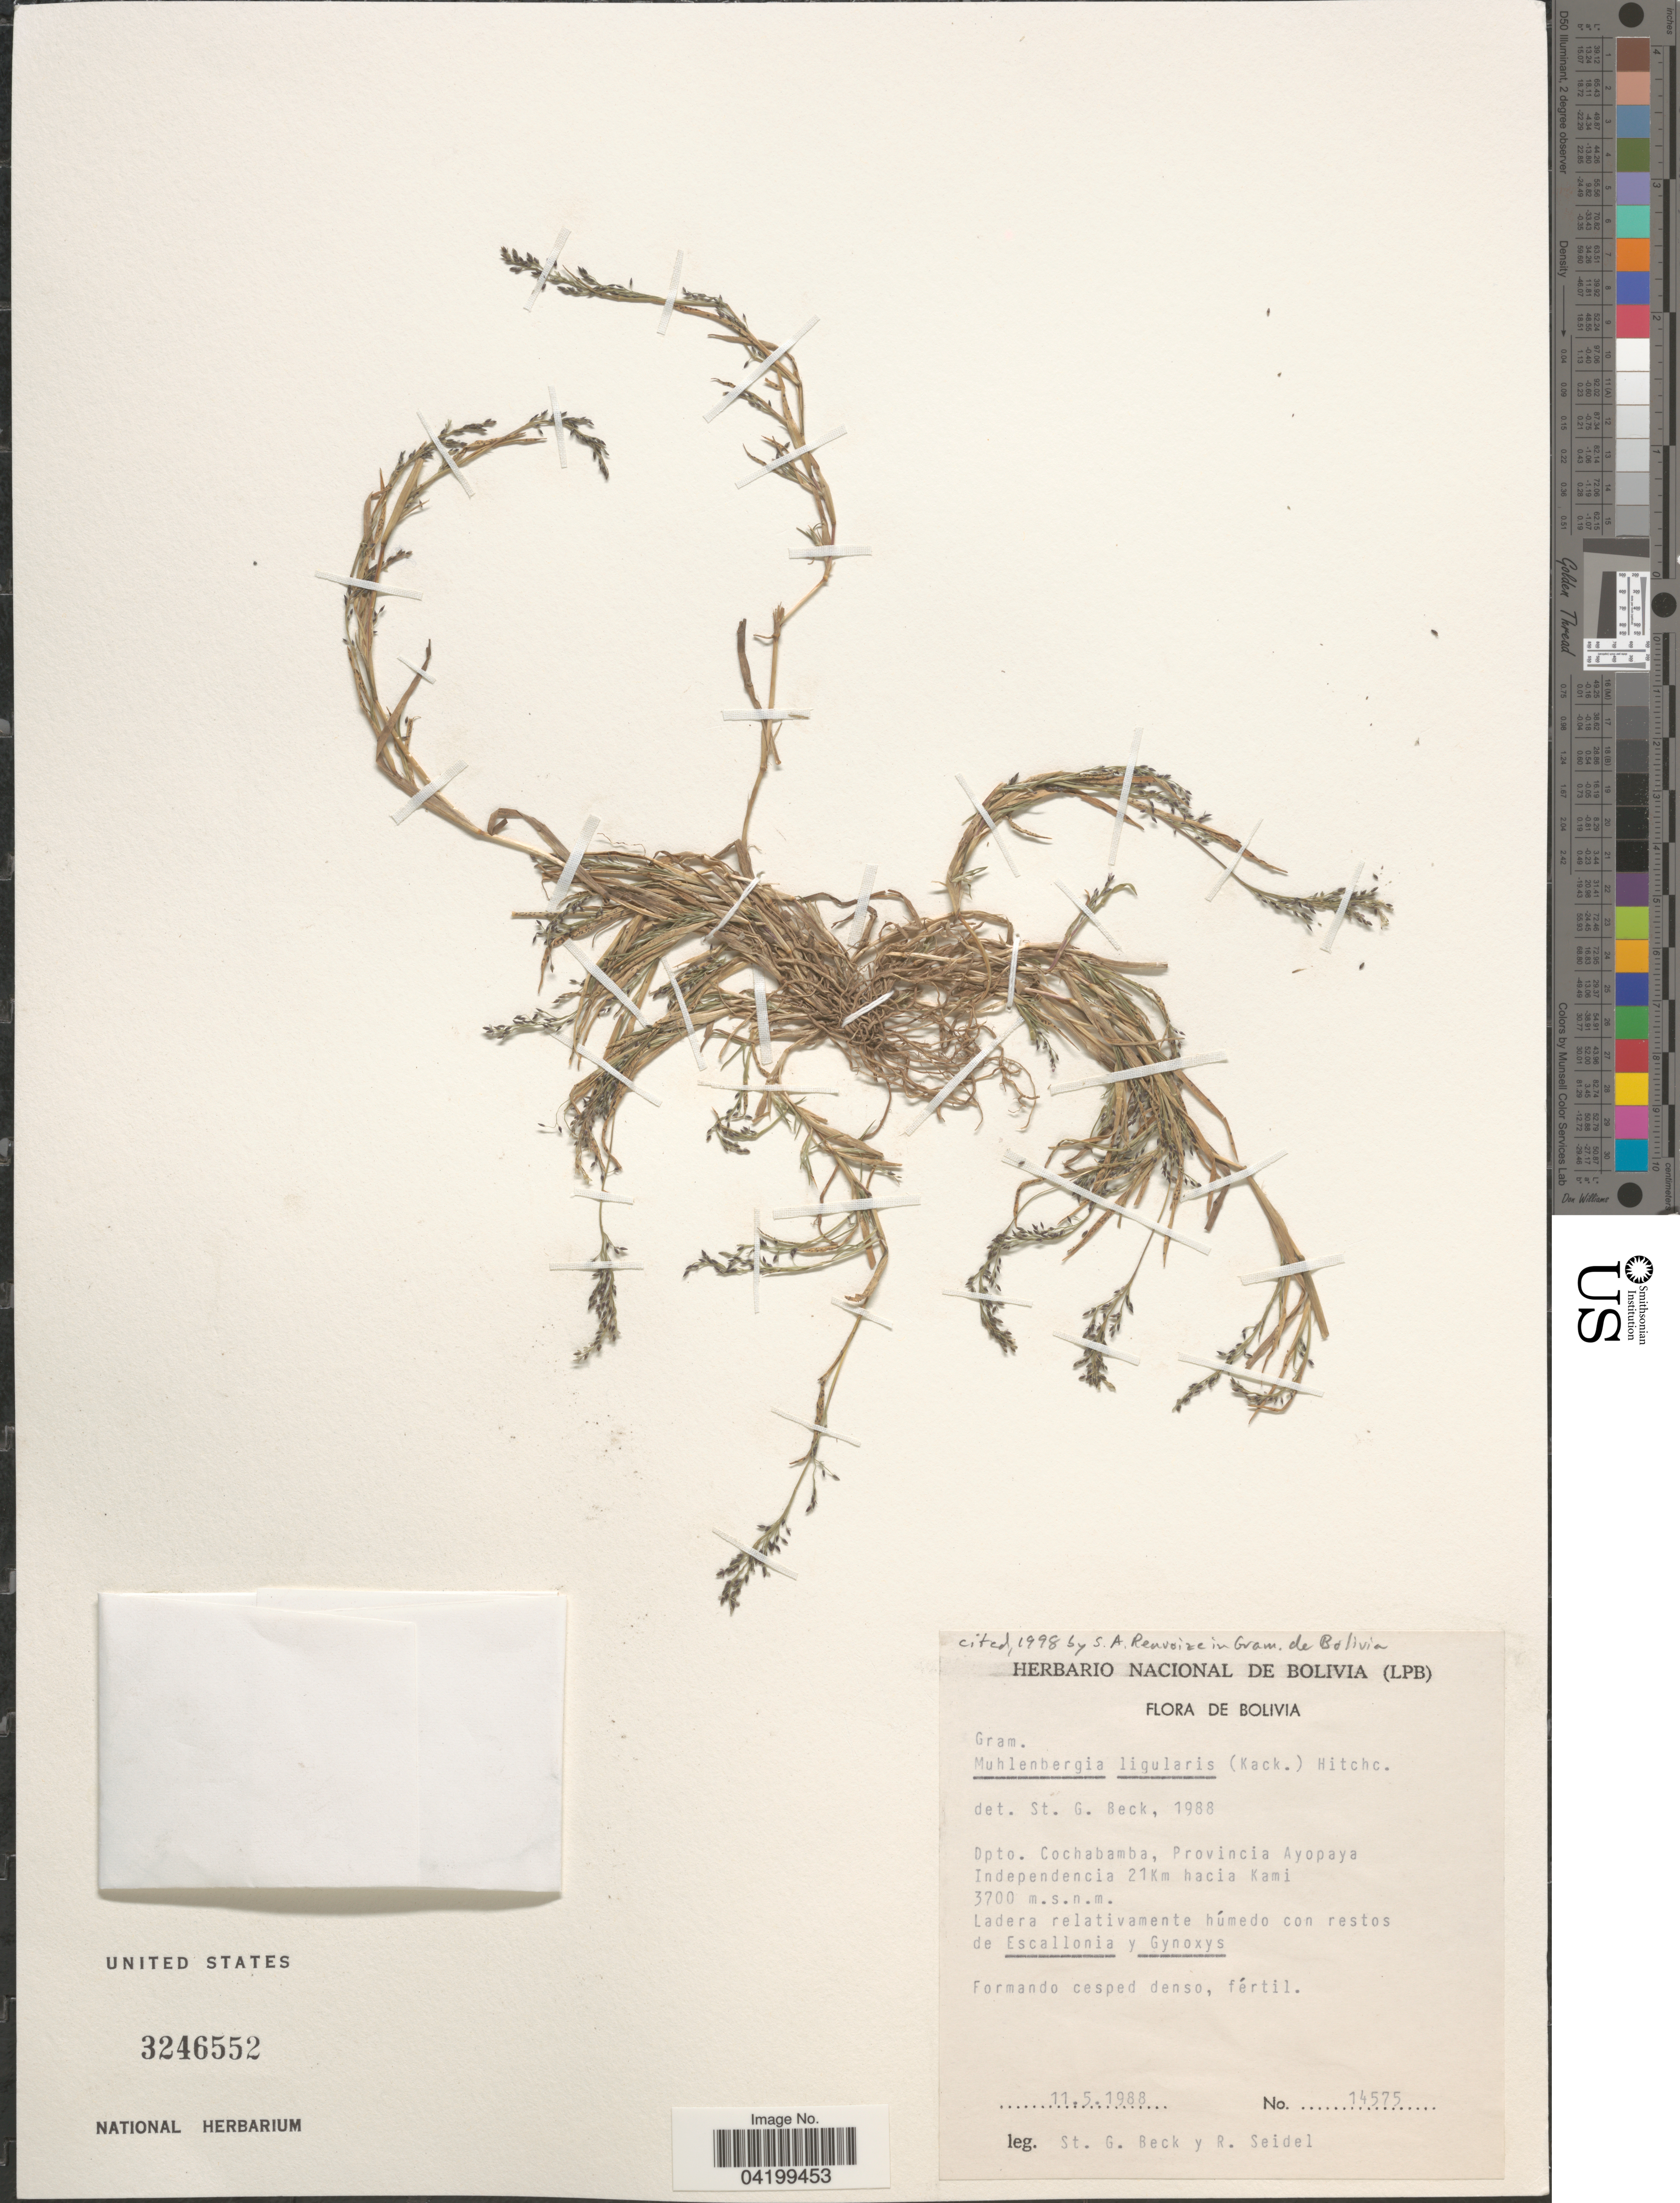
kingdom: Plantae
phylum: Tracheophyta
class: Liliopsida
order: Poales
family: Poaceae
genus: Muhlenbergia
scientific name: Muhlenbergia ligularis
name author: (Hack.) Hitchc.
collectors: S. G. Beck & R. Seidel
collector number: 14575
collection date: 1988-05-11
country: Bolivia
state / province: Cochabamba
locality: Dpto. Cochabamba, Provincia Ayopaya Independencia 21Km hacia Kami.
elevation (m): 3700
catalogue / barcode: US 3246552